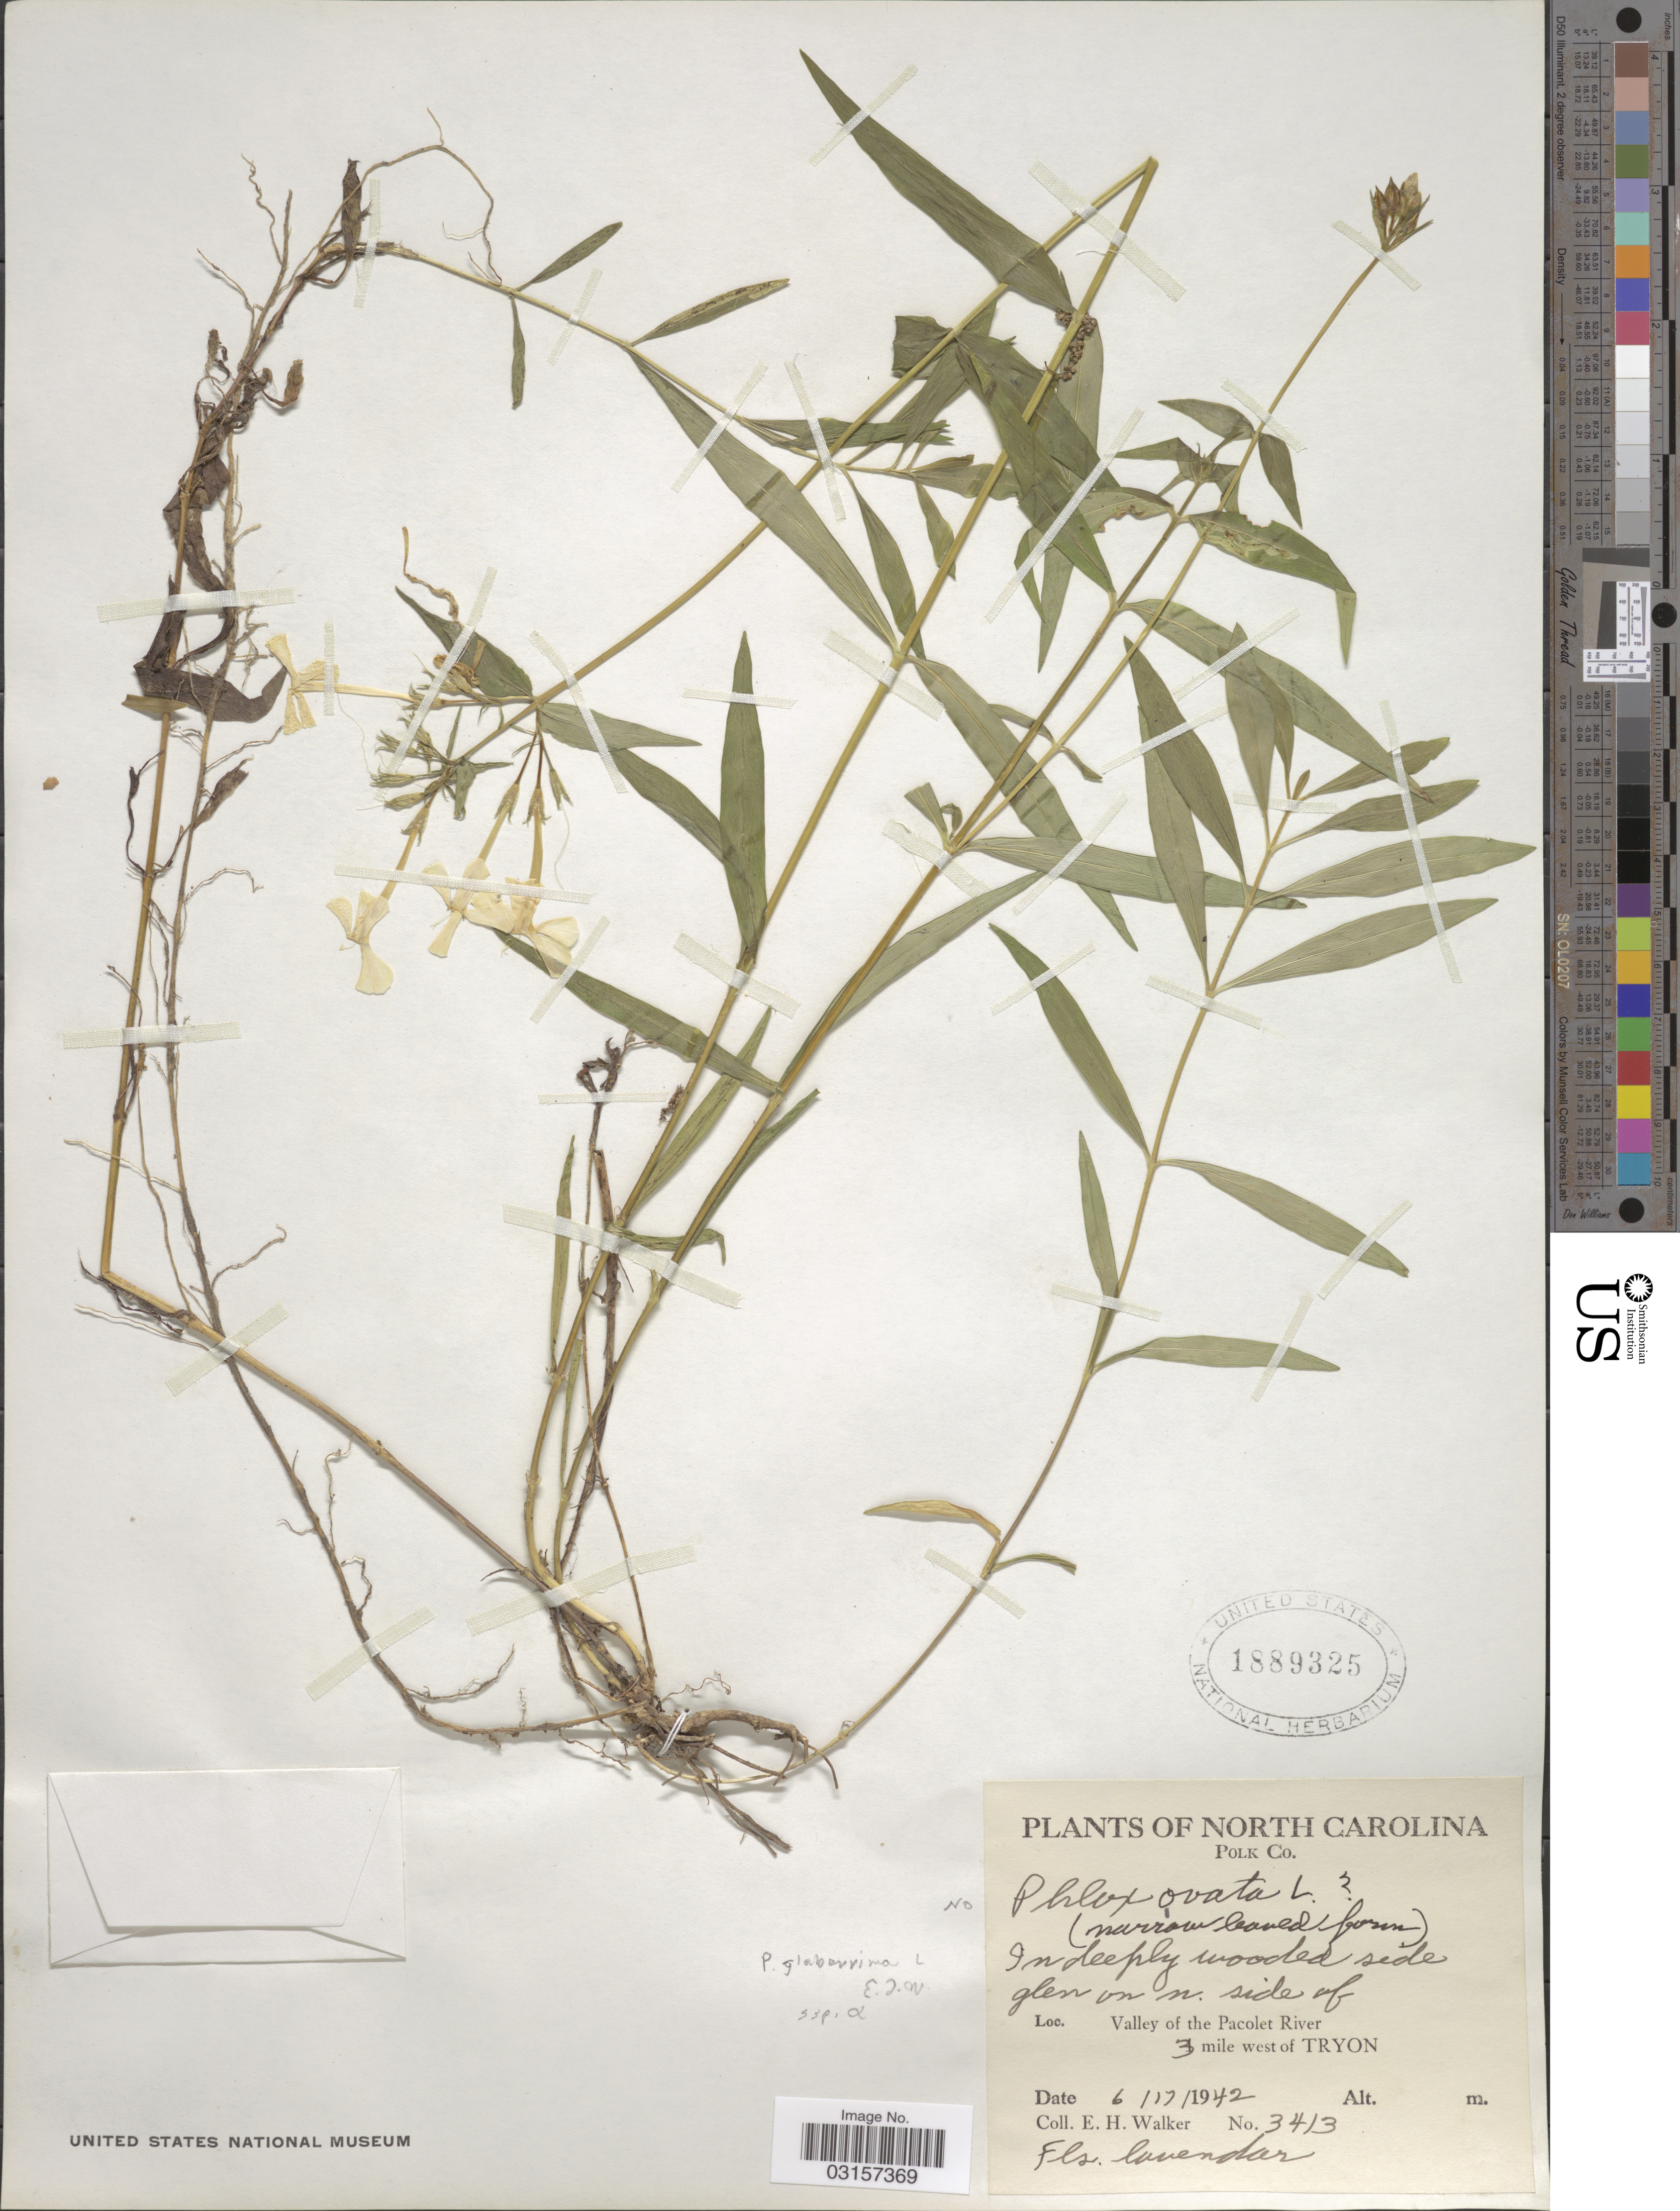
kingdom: Plantae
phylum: Tracheophyta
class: Magnoliopsida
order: Ericales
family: Polemoniaceae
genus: Phlox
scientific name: Phlox glaberrima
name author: L.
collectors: E. H. Walker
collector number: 3413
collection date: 1942-06-17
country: United States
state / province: North Carolina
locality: Polk Co., In deeply wooded side glen on n. side of Valley of the Pacolet River, 3 mile west of Tryon.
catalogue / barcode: US 1889325